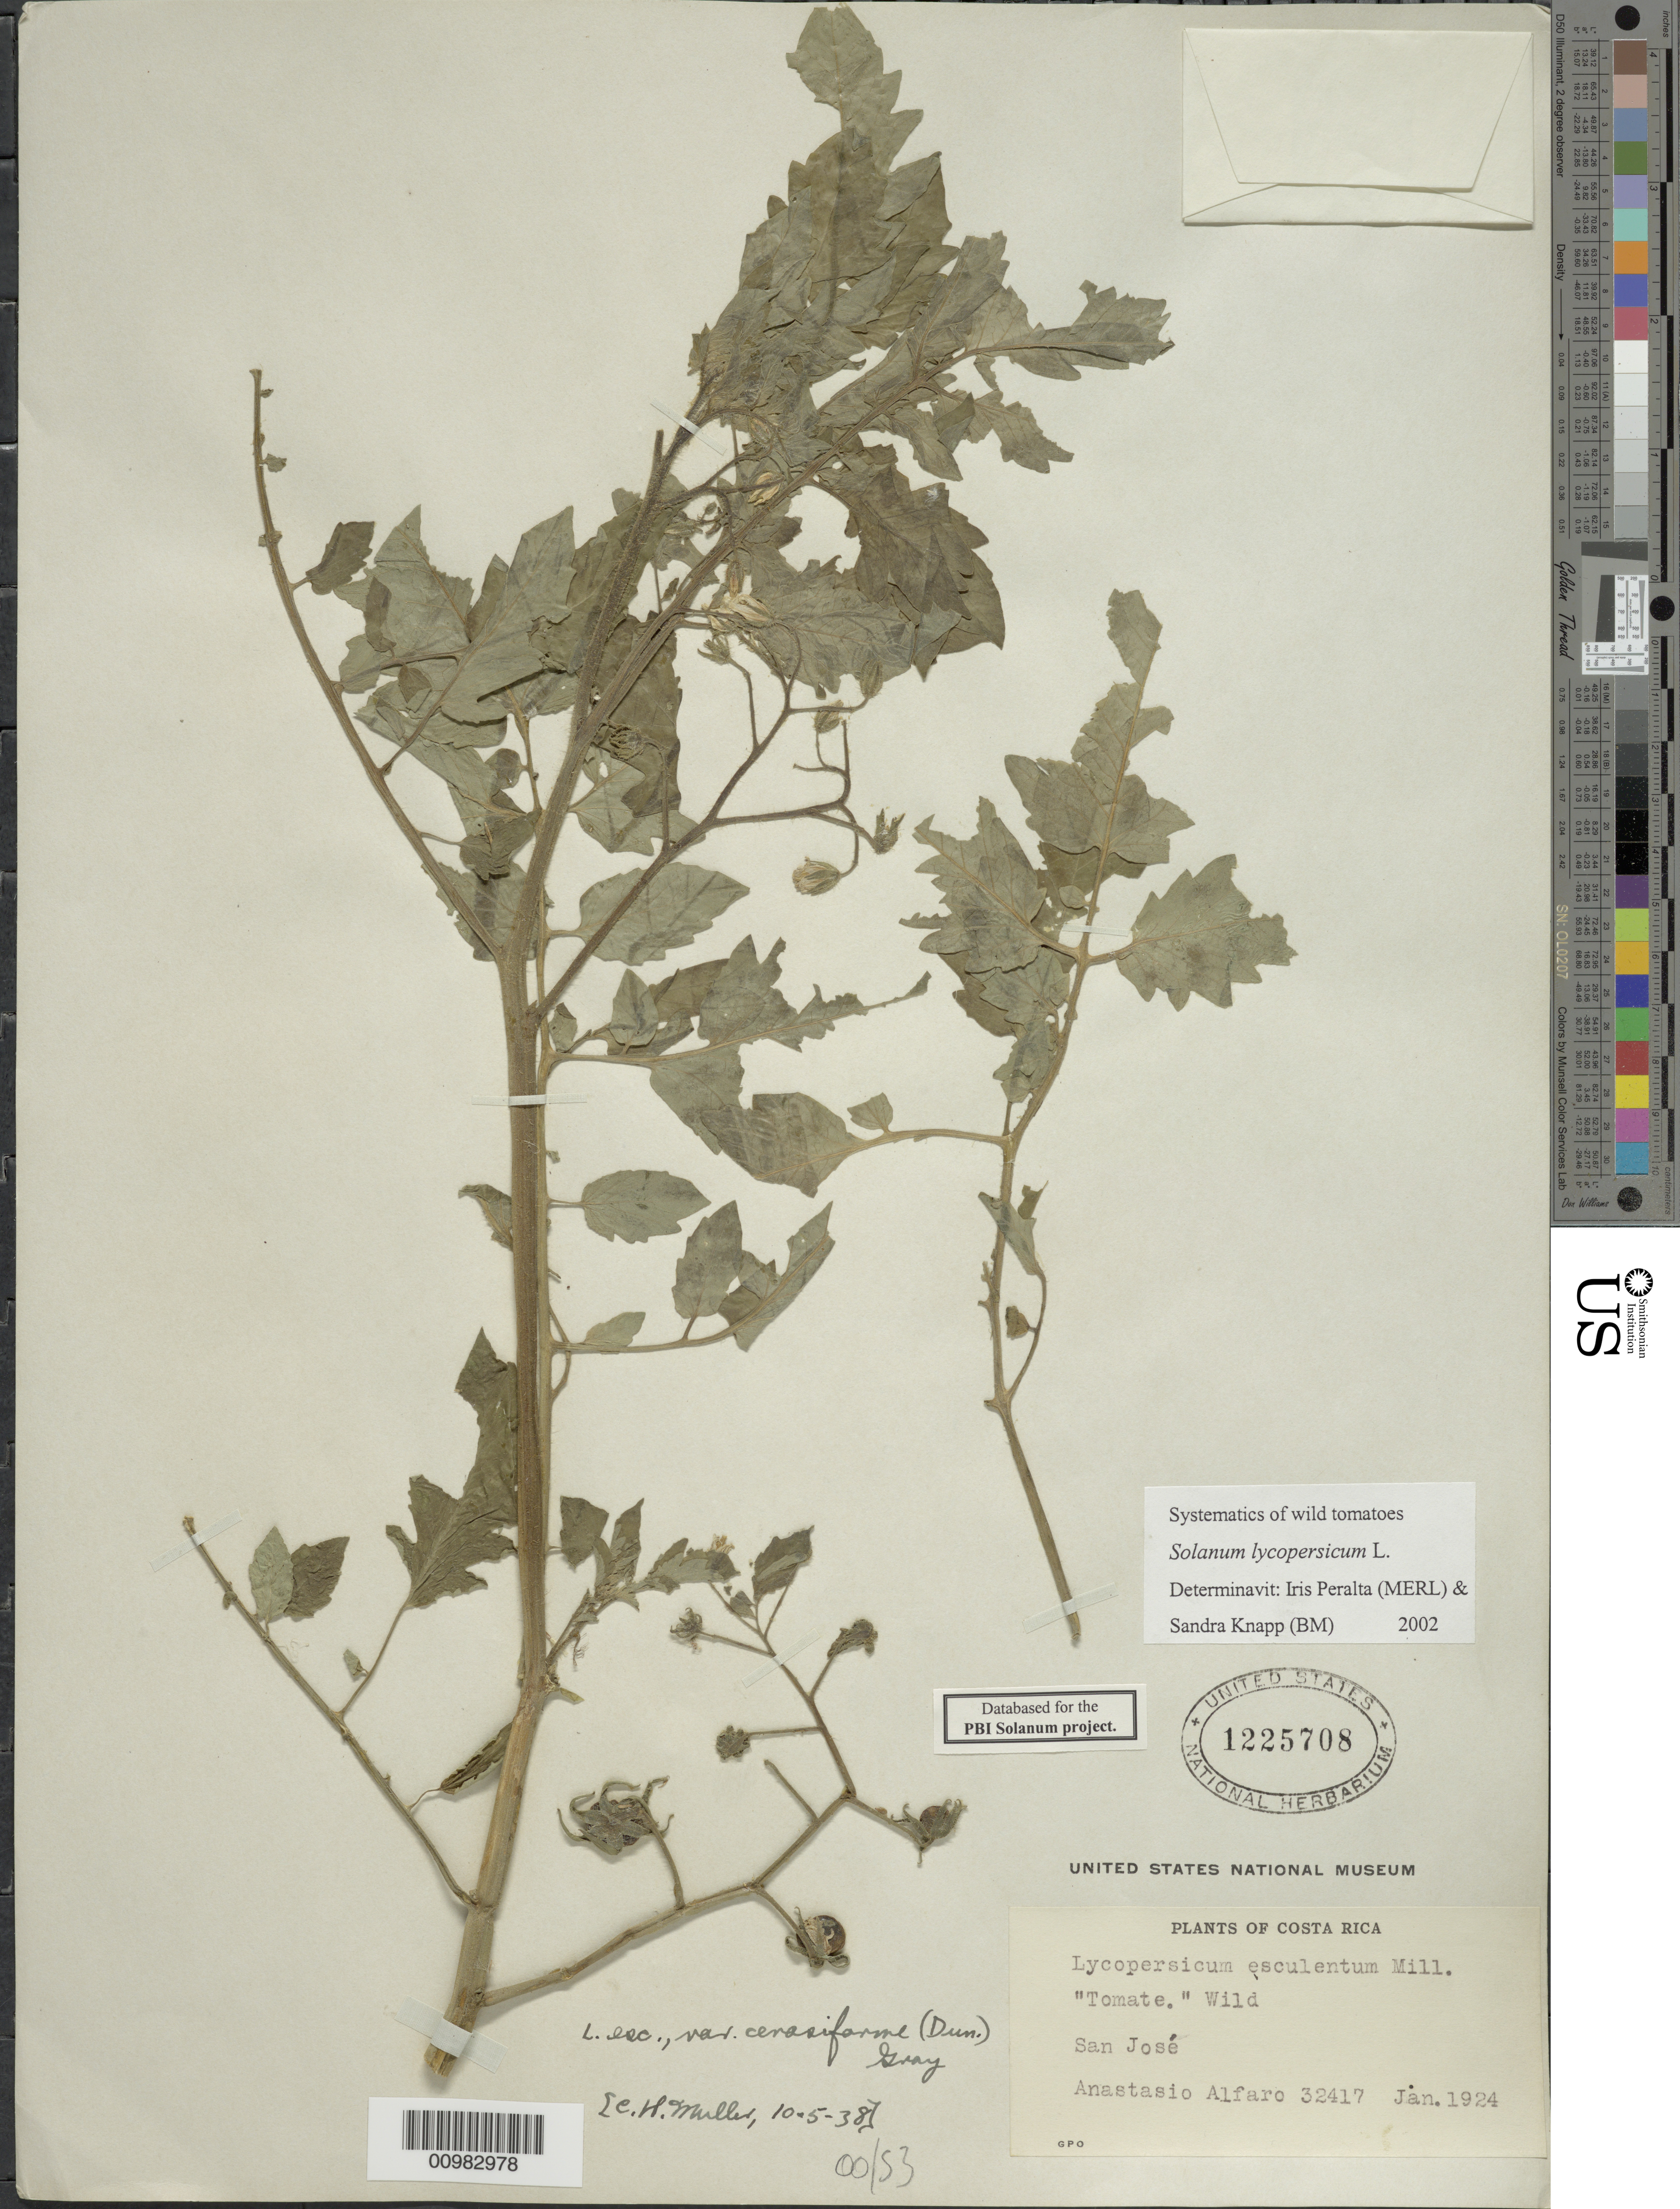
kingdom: Plantae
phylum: Tracheophyta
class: Magnoliopsida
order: Solanales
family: Solanaceae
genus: Solanum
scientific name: Solanum lycopersicum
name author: L.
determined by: Peralta, Iris E.; Knapp, S. D.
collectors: A. Alfaro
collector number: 32417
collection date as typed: Jan 1924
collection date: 1924-01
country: Costa Rica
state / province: San José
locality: San José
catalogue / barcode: US 1225708